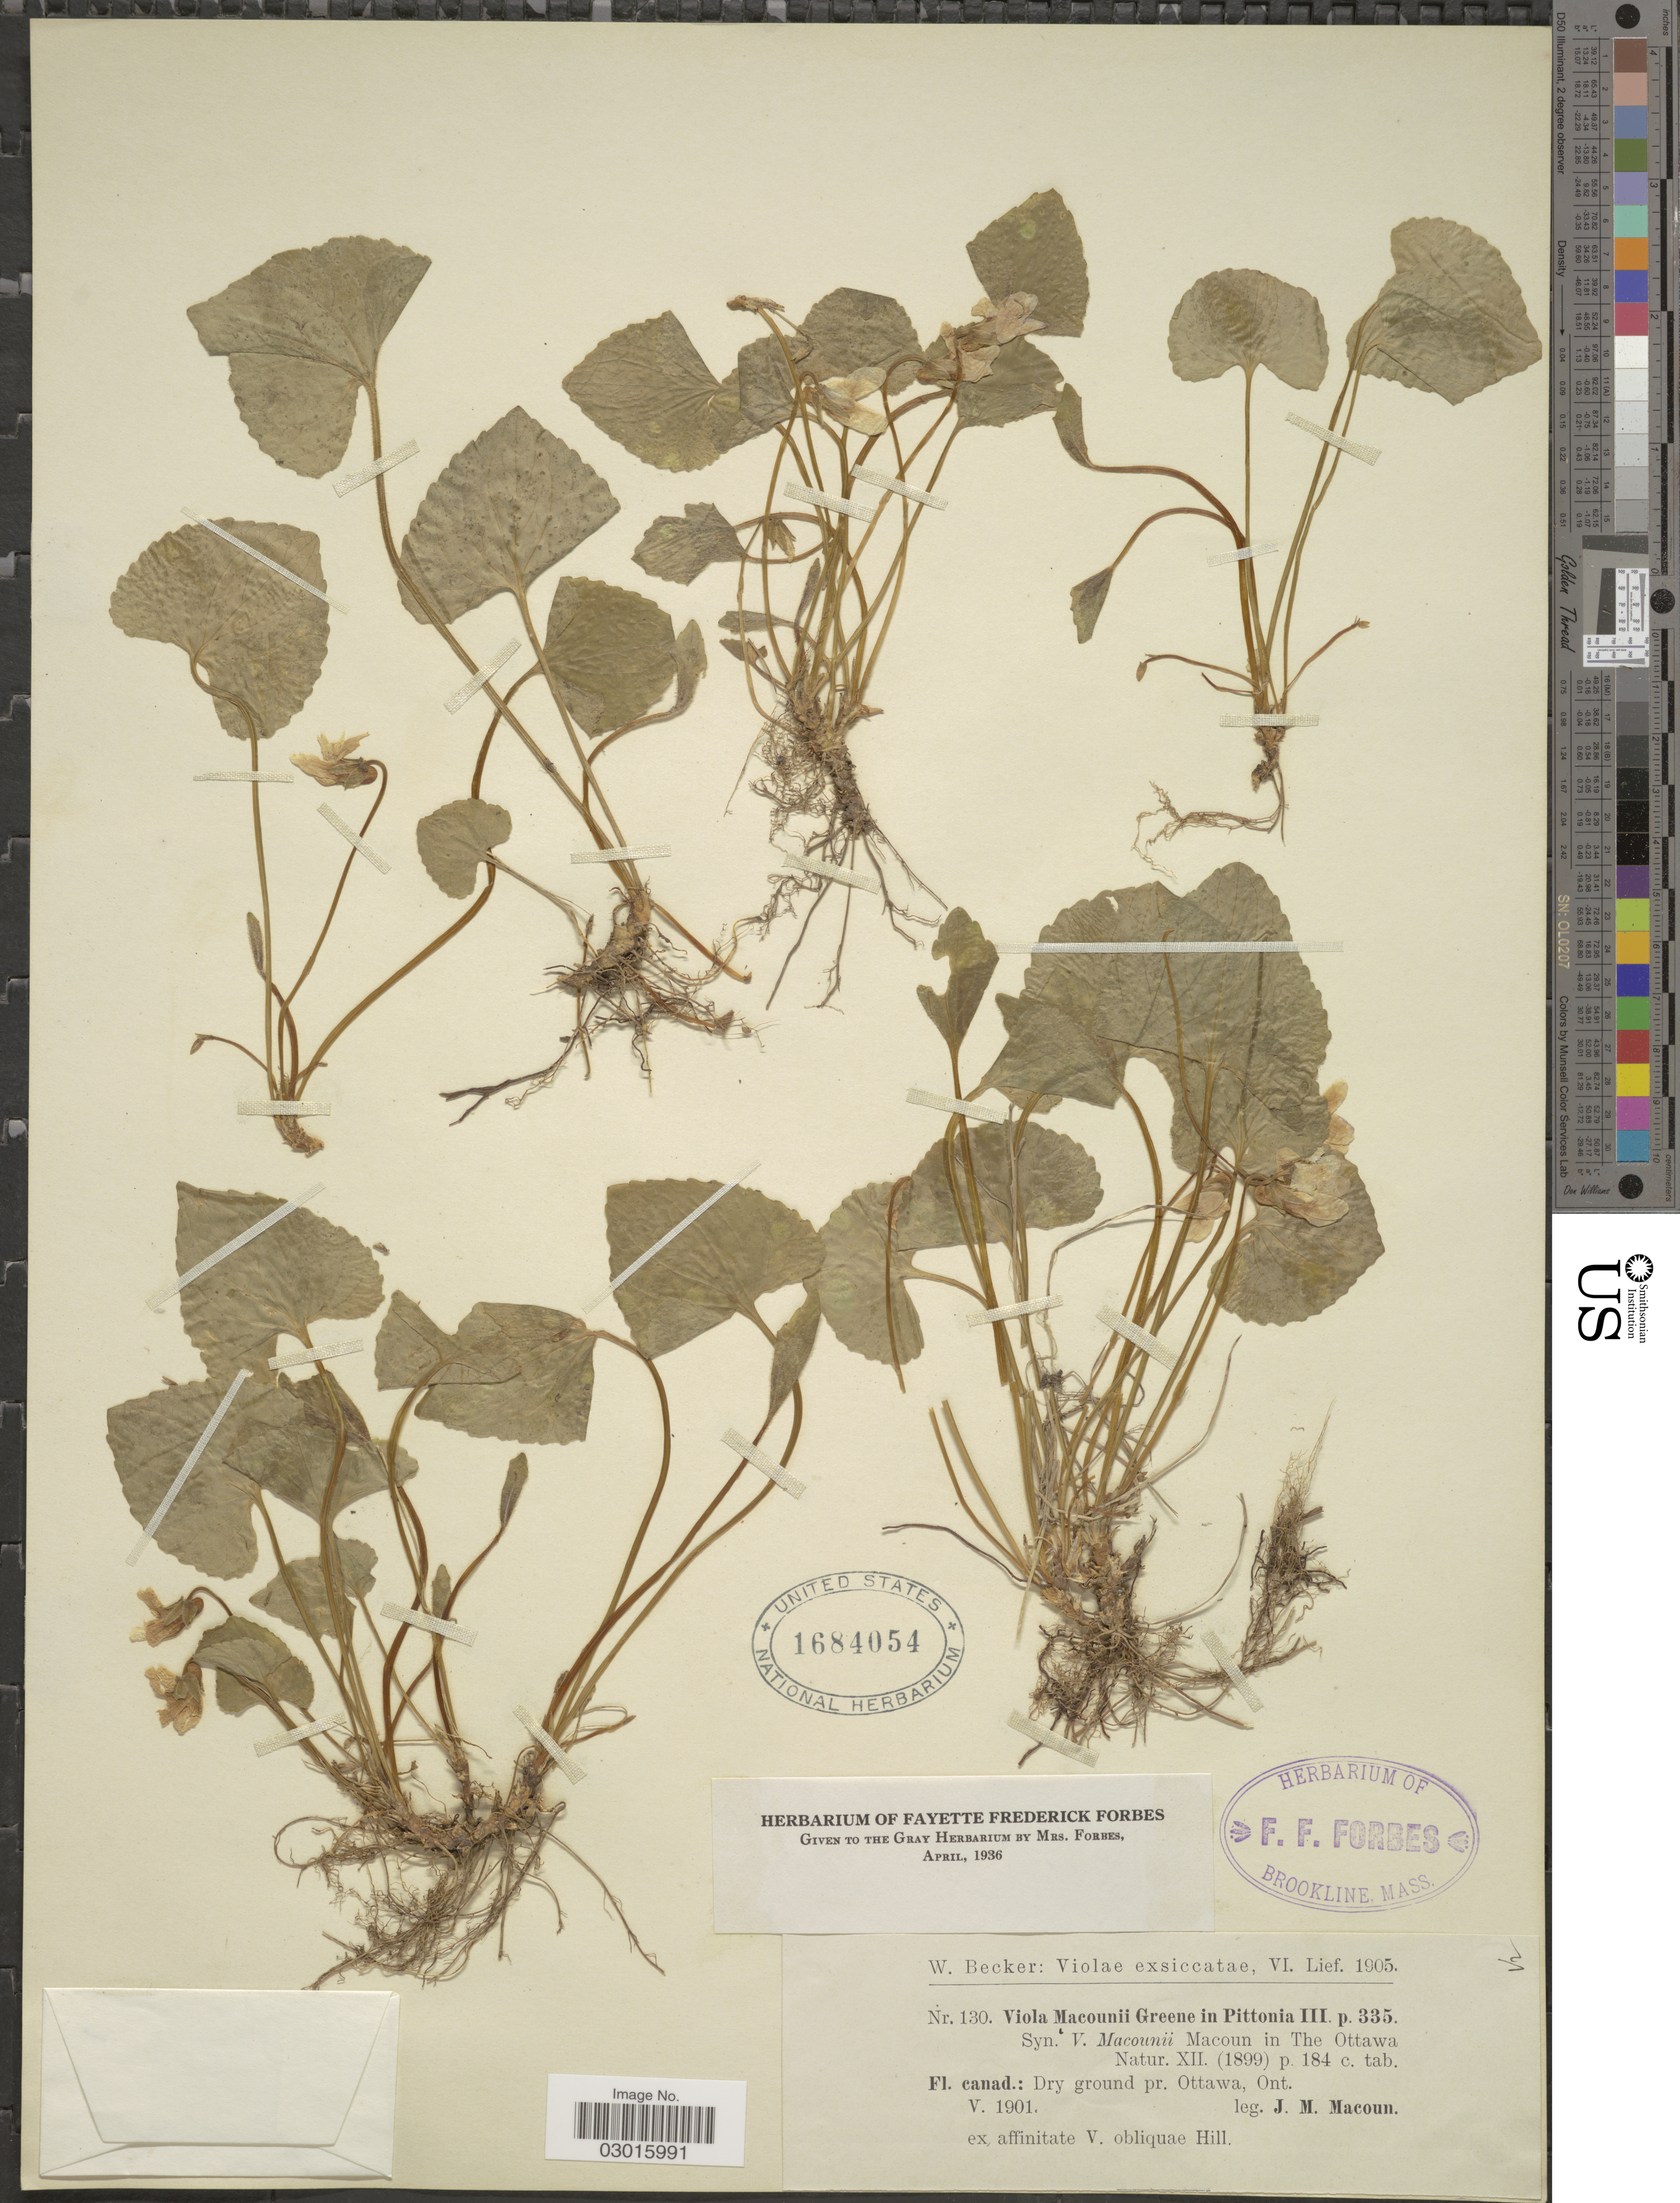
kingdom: Plantae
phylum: Tracheophyta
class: Magnoliopsida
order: Malpighiales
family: Violaceae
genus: Viola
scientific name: Viola macounii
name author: Greene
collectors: J. M. Macoun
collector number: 130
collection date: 1901-05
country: Canada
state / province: Ontario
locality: Dry ground pr. Ottawa.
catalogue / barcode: US 1684054